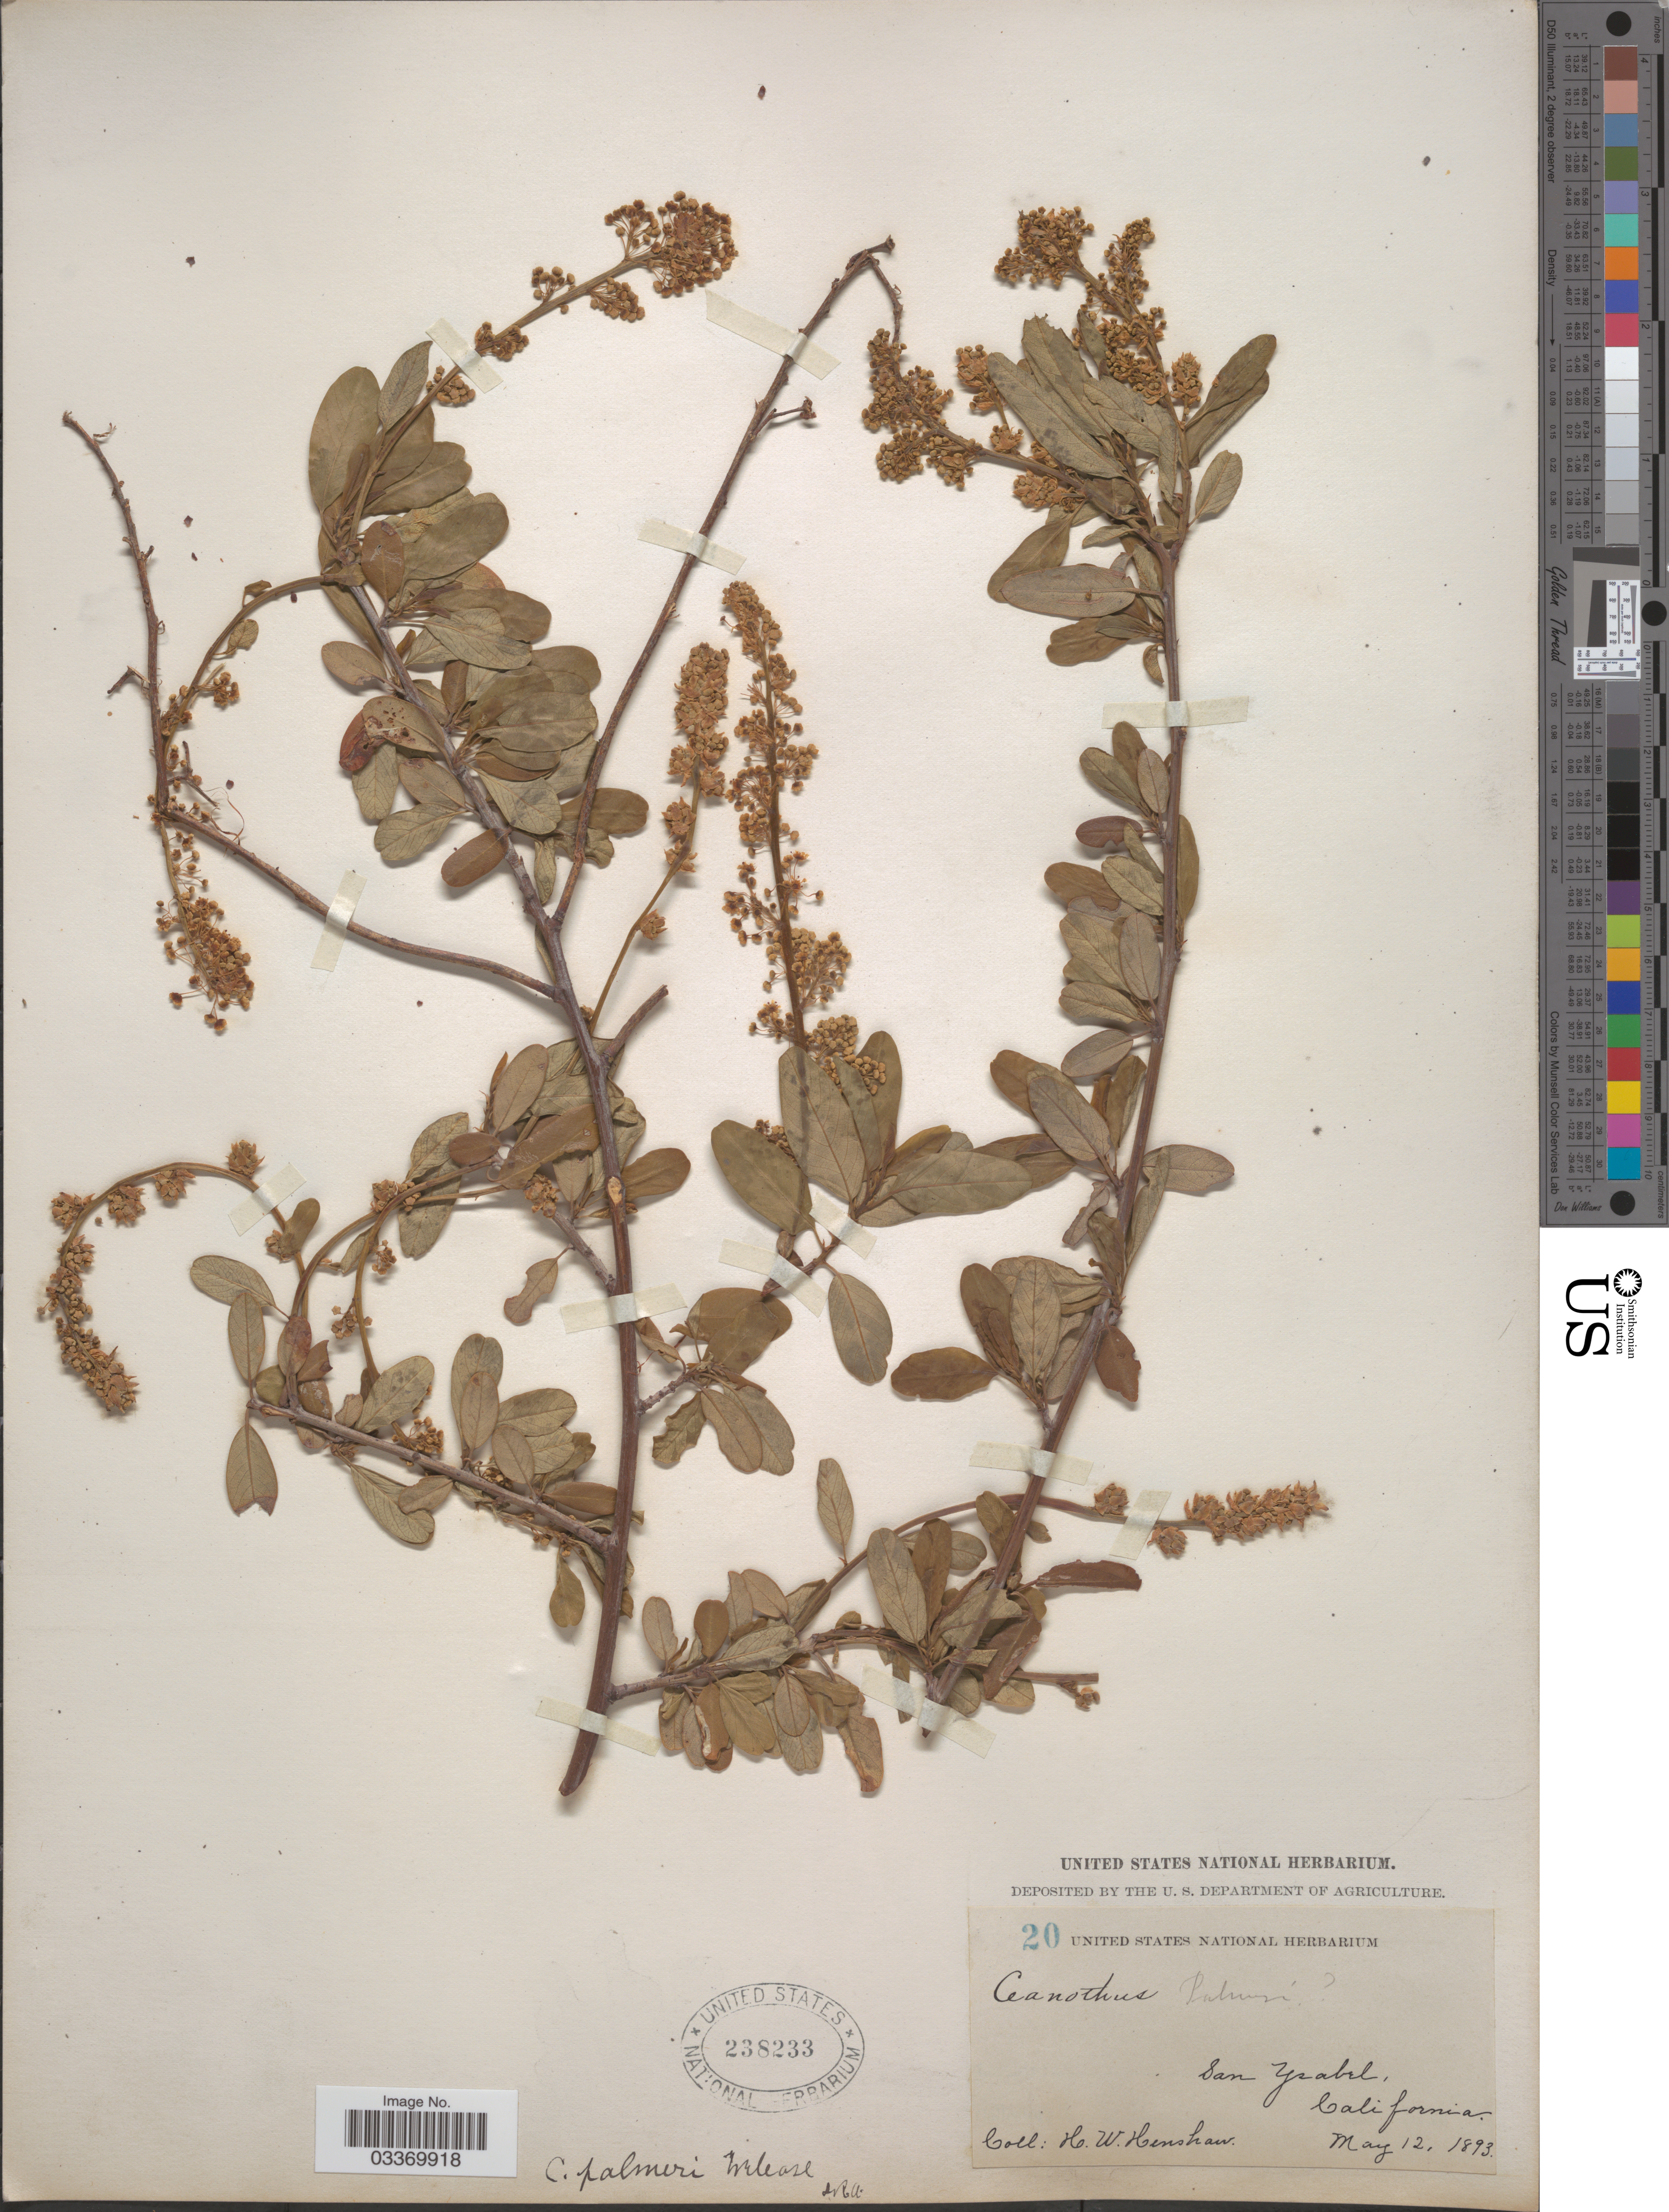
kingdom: Plantae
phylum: Tracheophyta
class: Magnoliopsida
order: Rosales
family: Rhamnaceae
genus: Ceanothus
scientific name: Ceanothus palmeri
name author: Trel.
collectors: H. Henshaw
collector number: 20?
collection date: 1893-05-12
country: United States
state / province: California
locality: San Yzabel.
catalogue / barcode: US 238233